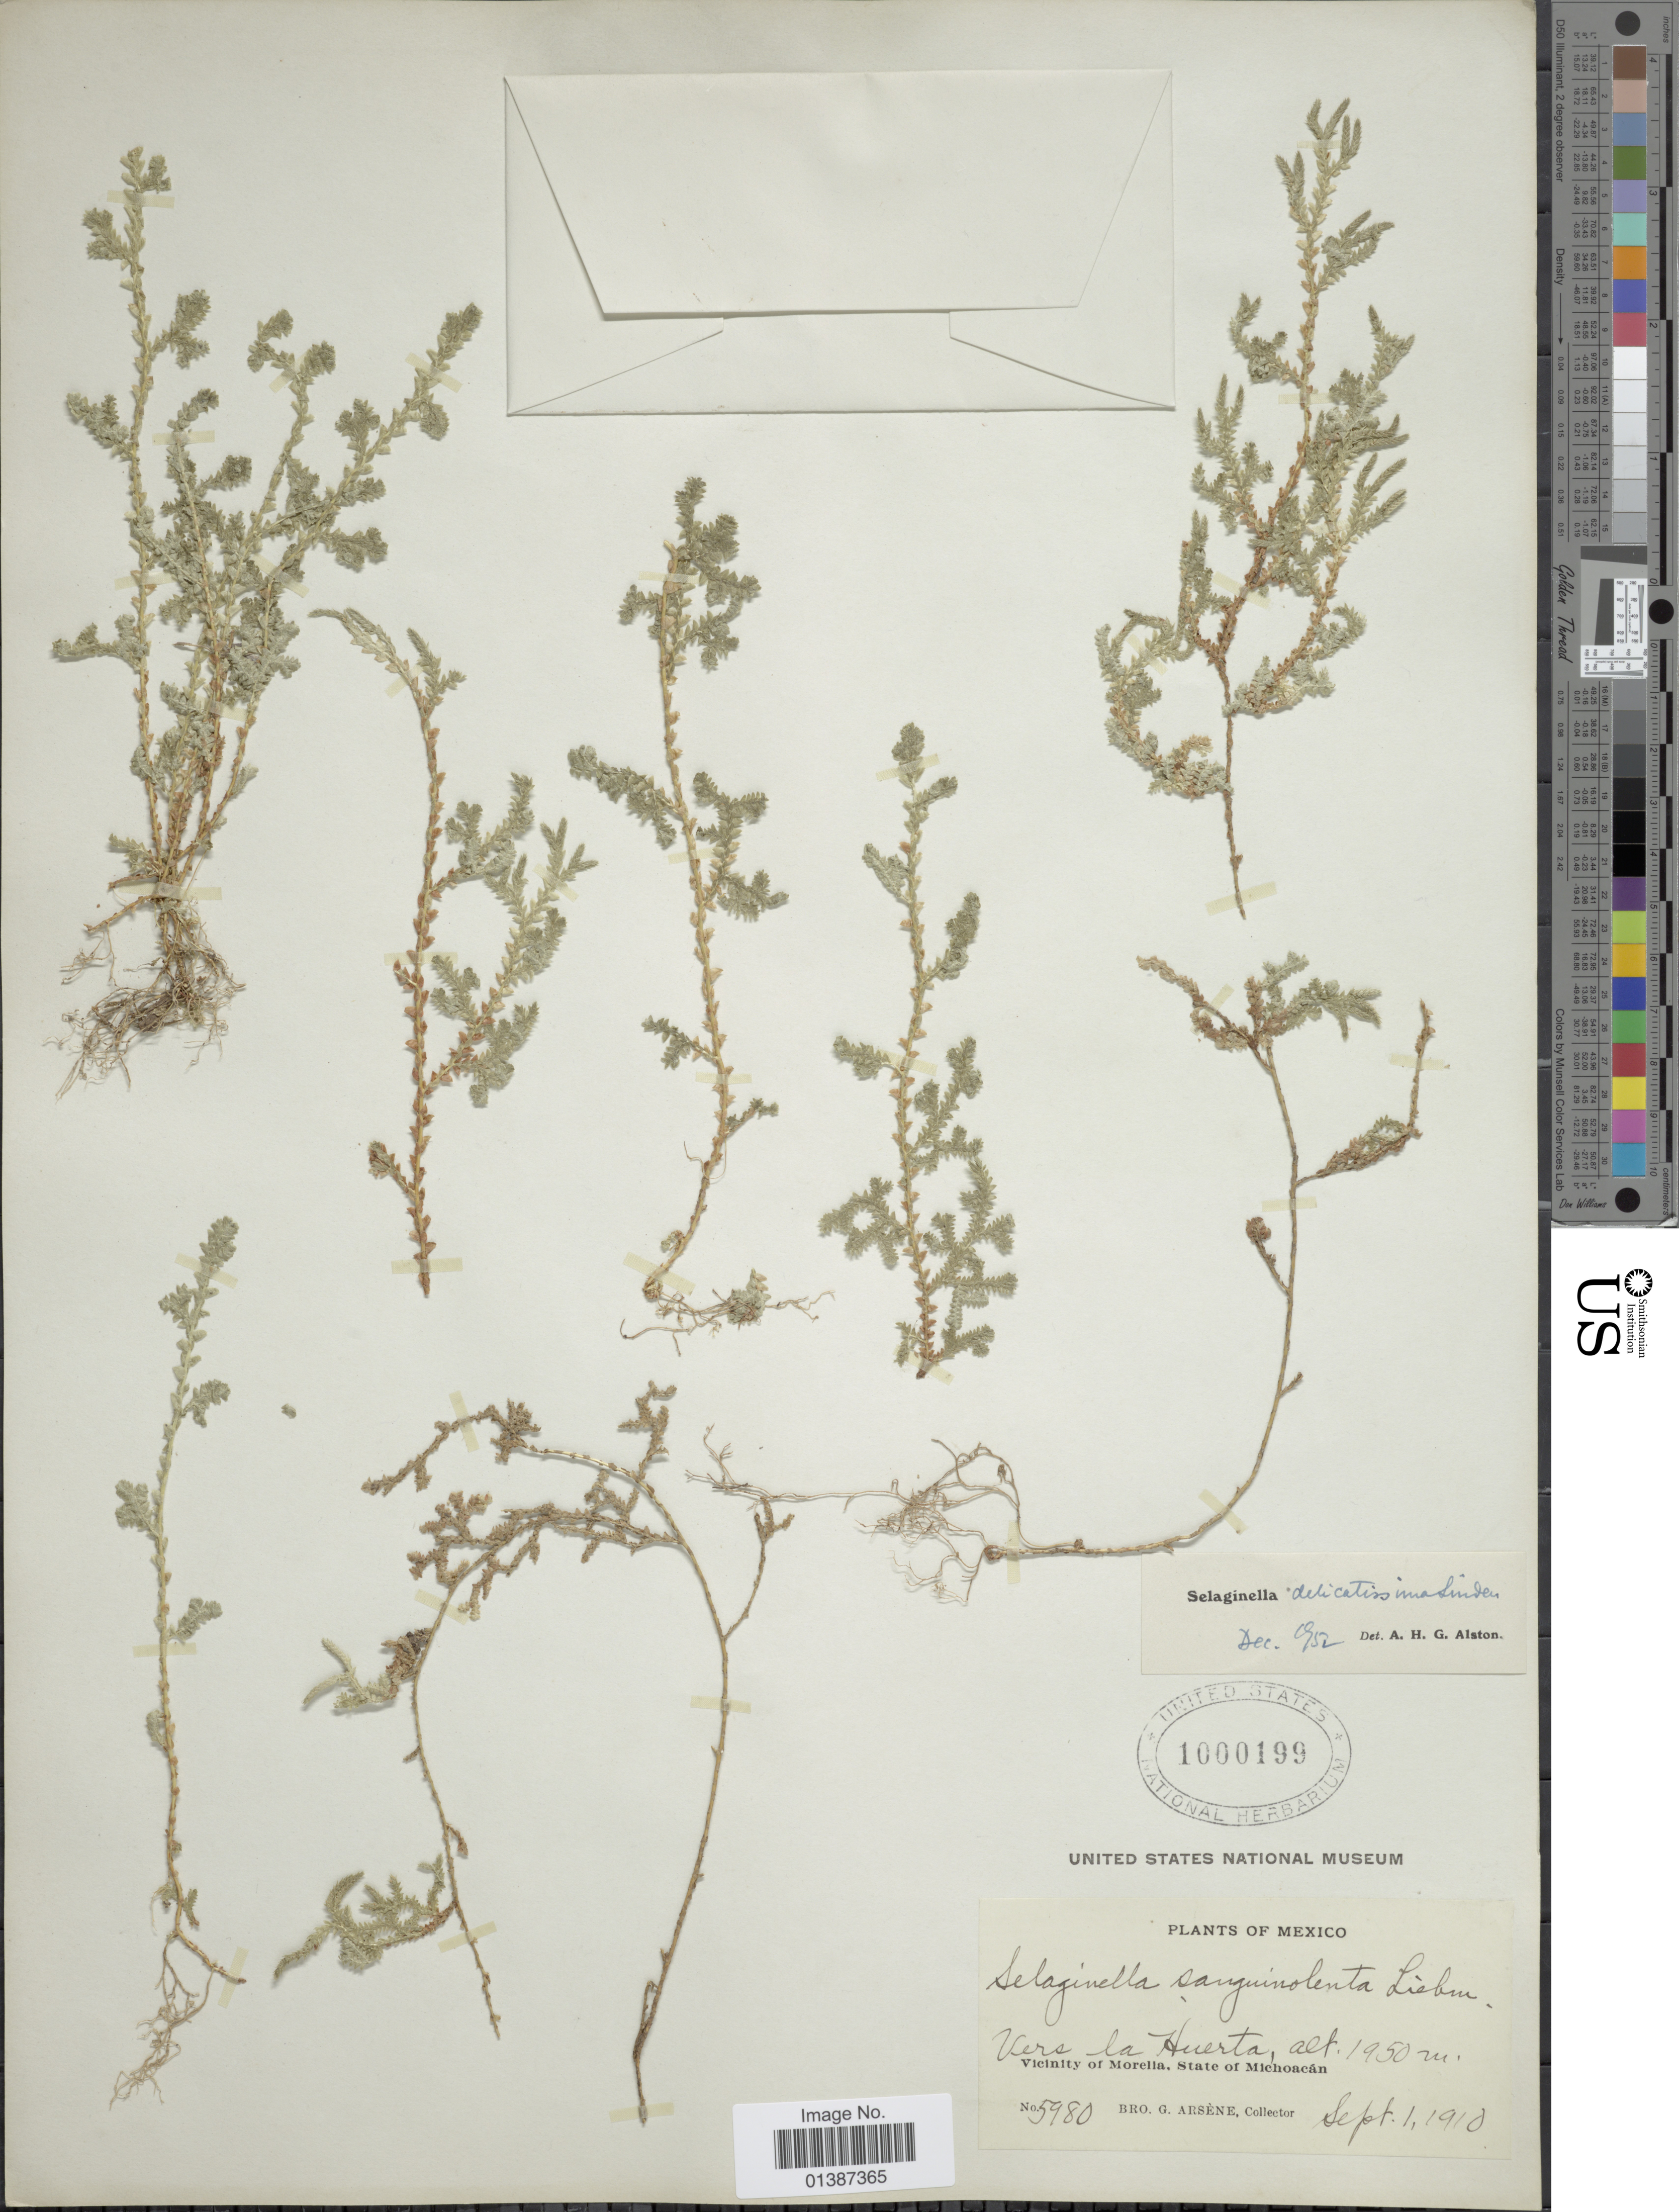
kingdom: Plantae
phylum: Tracheophyta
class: Lycopodiopsida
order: Selaginellales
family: Selaginellaceae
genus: Selaginella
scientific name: Selaginella delicatissima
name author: Linden ex A. Braun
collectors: Bro. G. Arsène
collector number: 5980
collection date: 1910-09-01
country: Mexico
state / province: Michoacán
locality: Vers la Huerta, Vicinity of Moreilia,State of Michoacán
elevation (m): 1950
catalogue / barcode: US 1000199